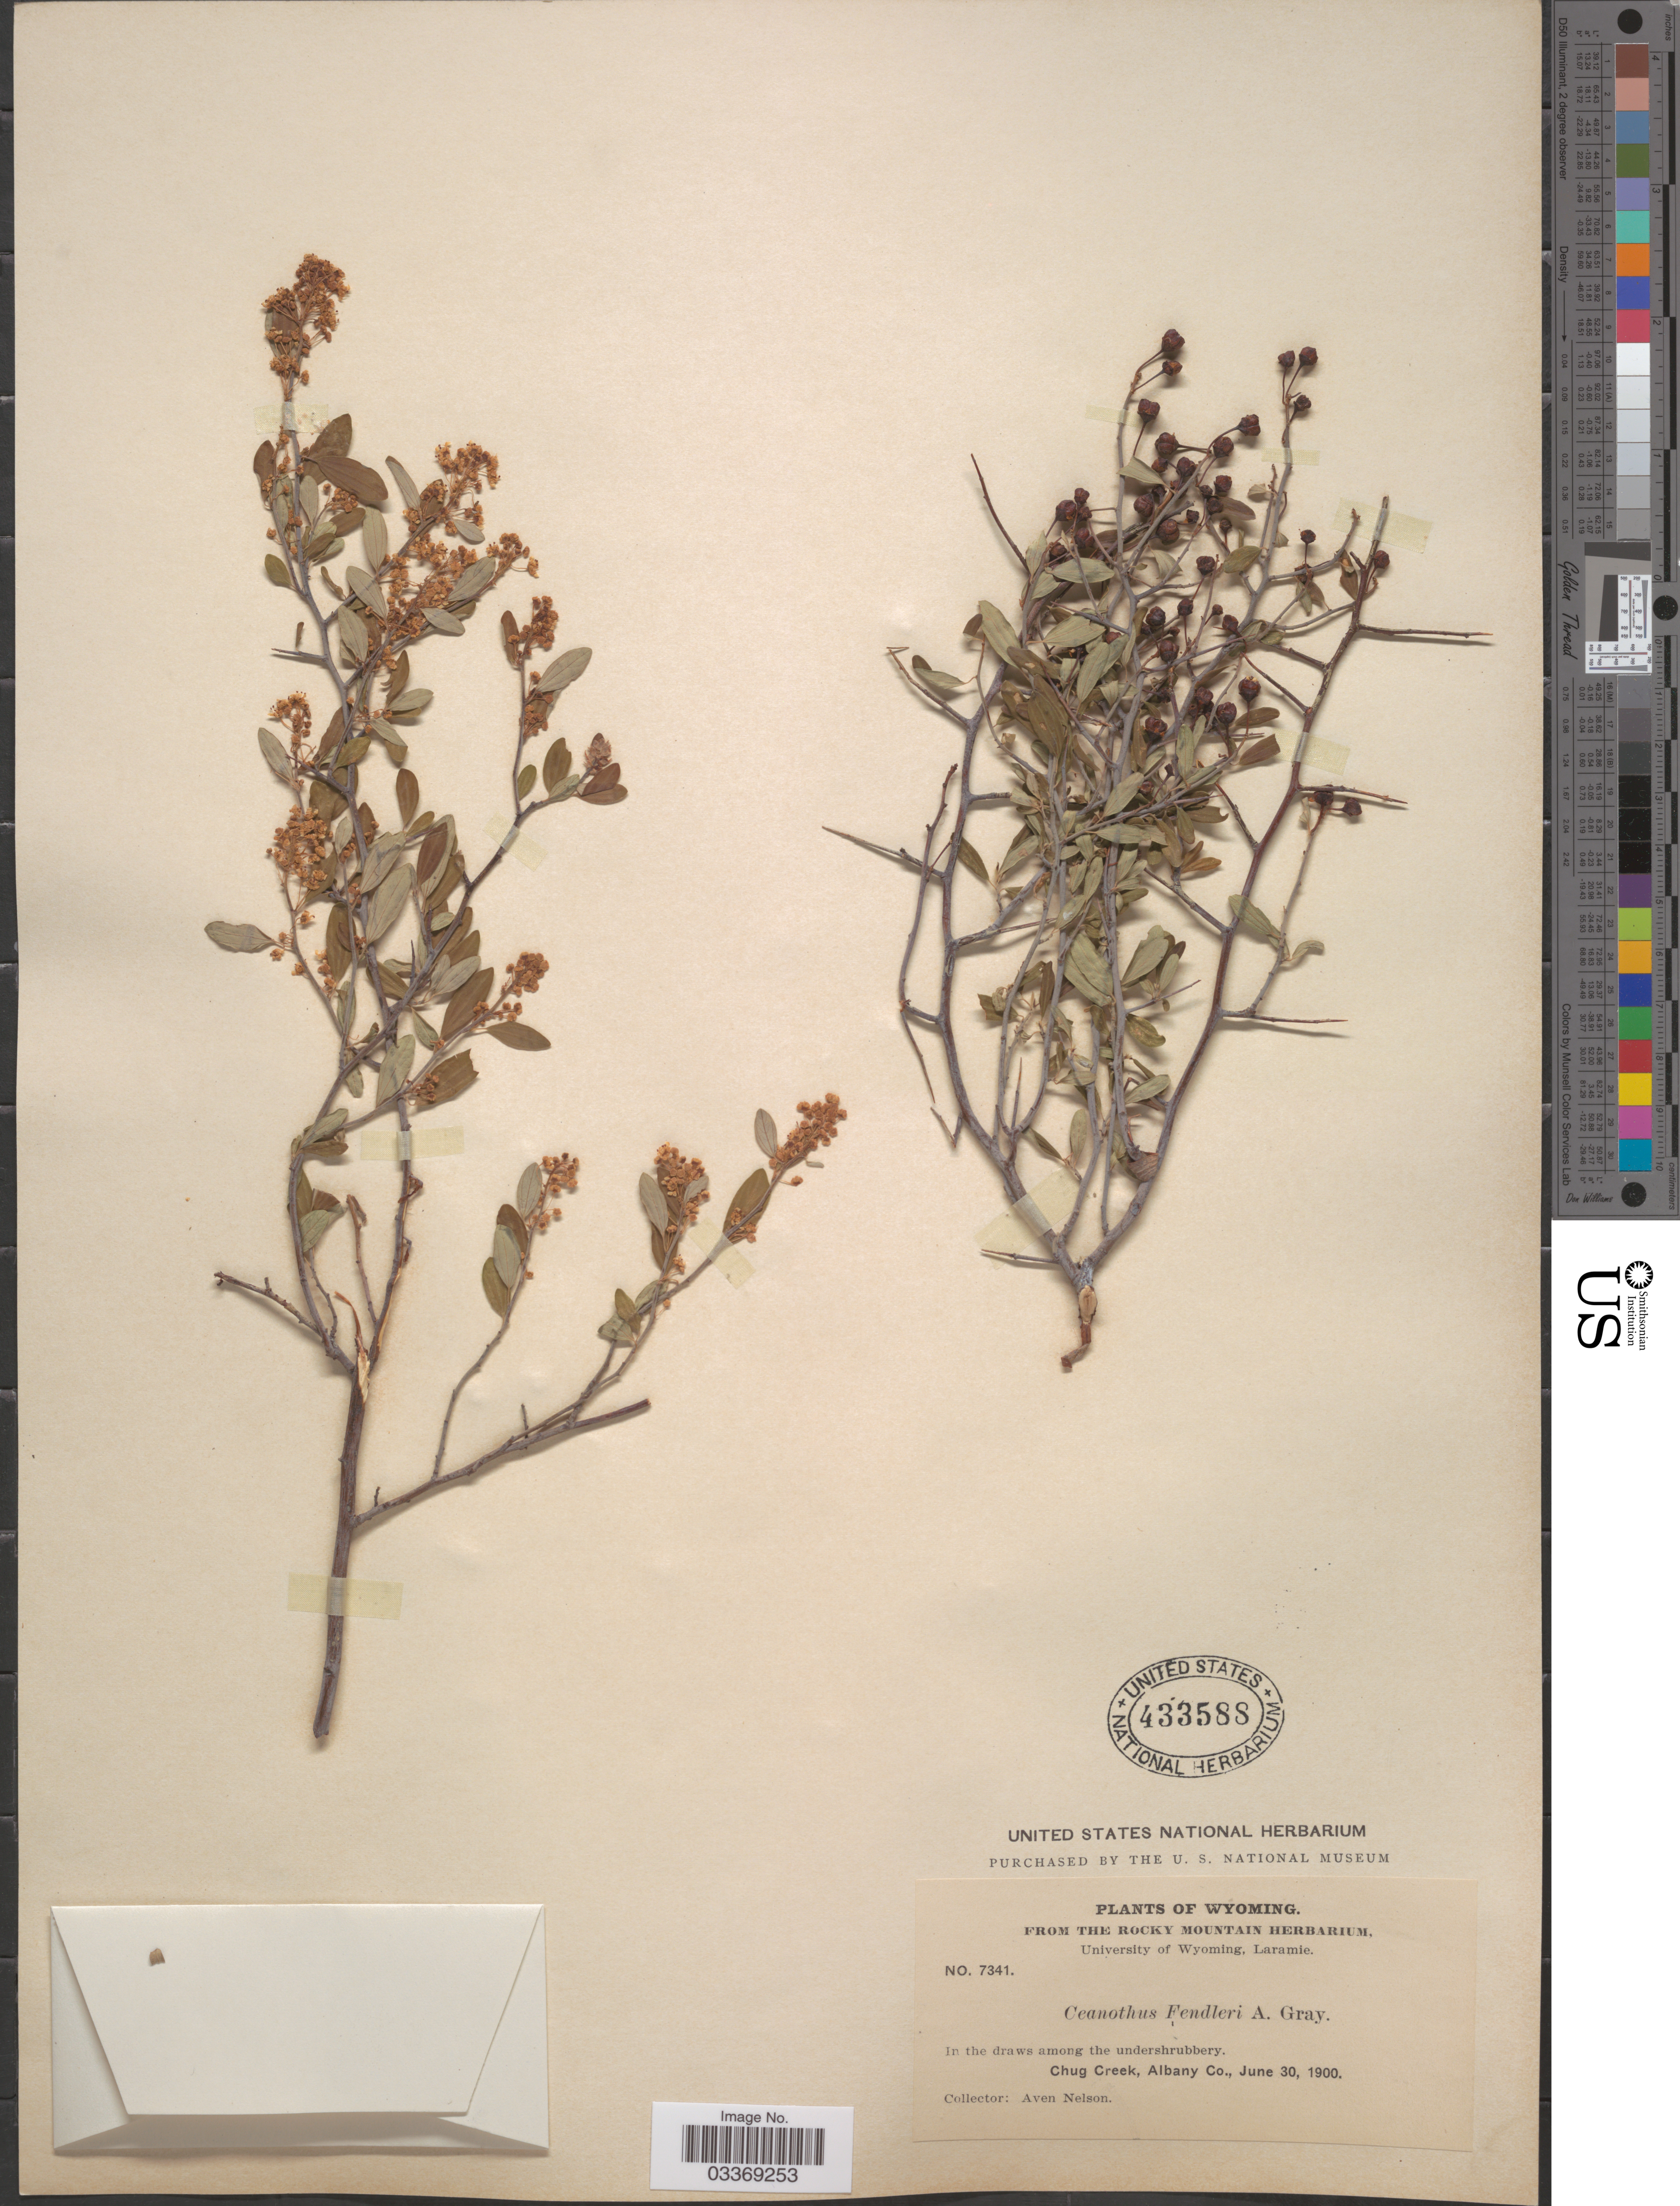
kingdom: Plantae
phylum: Tracheophyta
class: Magnoliopsida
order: Rosales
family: Rhamnaceae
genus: Ceanothus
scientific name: Ceanothus fendleri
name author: A. Gray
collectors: A. Nelson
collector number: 7341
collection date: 1900-06-30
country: United States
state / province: Wyoming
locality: Chug Creek, Albany Co.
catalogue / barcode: US 433588